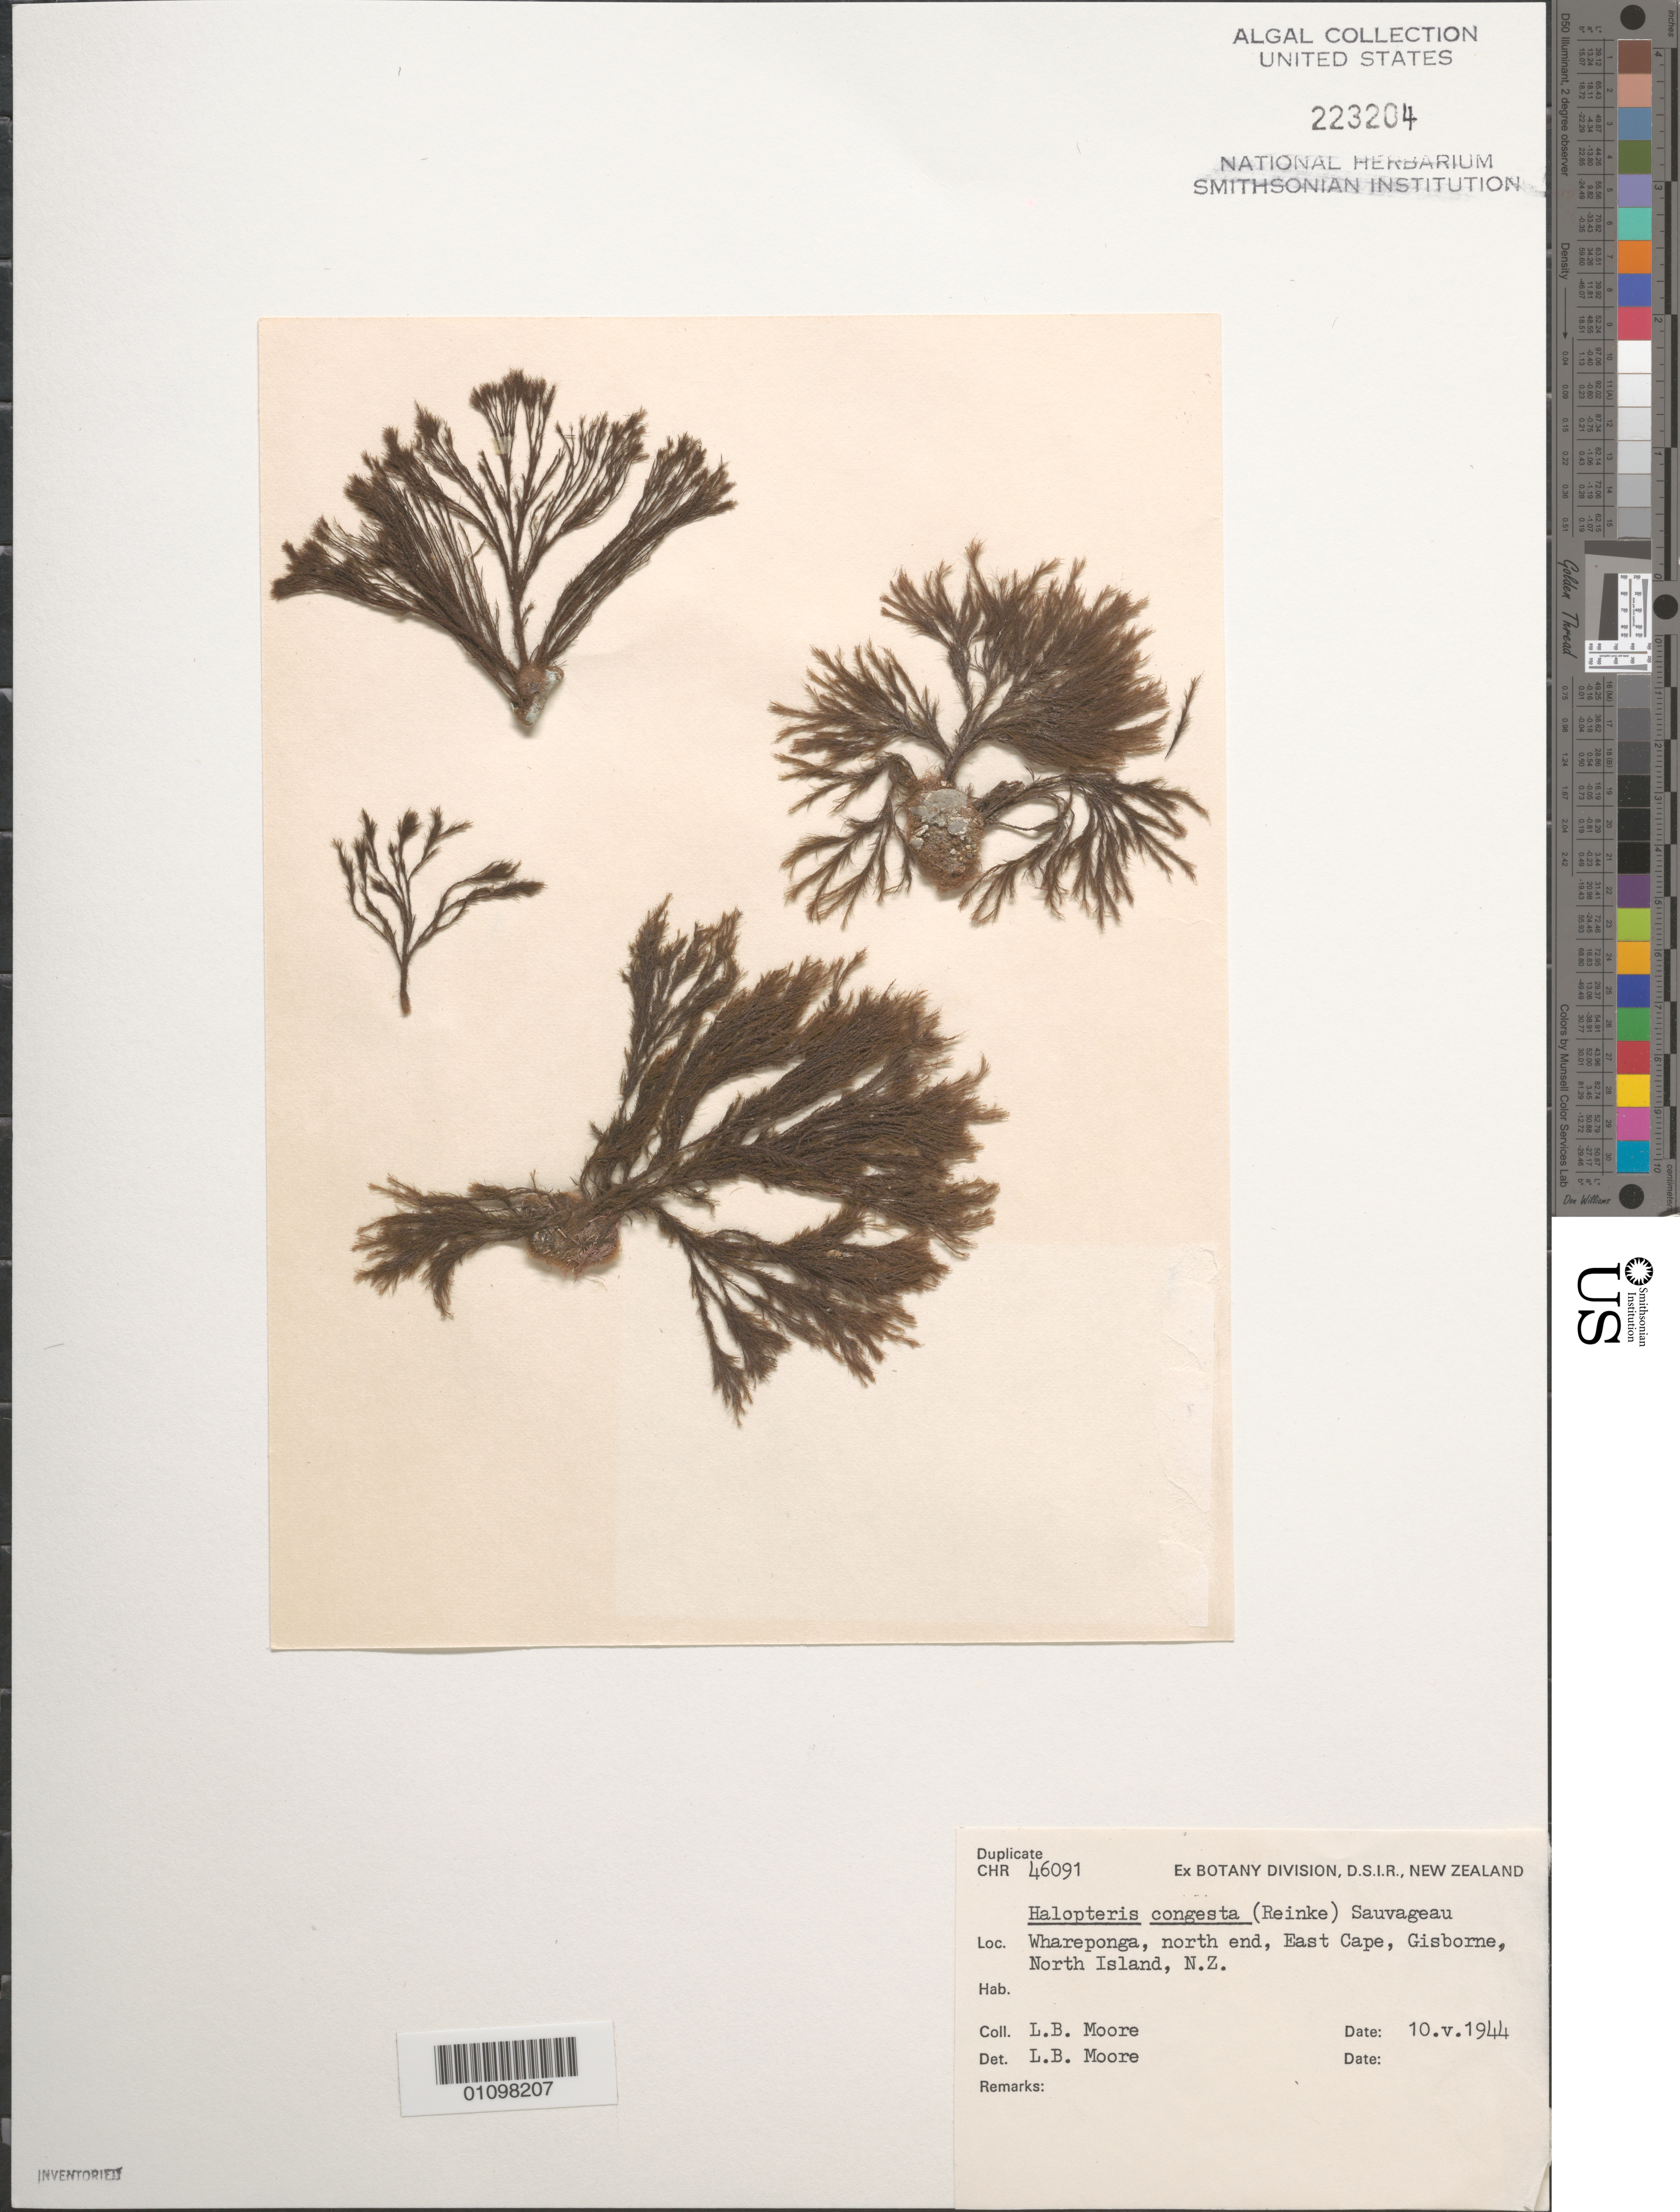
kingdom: Chromista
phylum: Ochrophyta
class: Phaeophyceae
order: Sphacelariales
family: Stypocaulaceae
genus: Halopteris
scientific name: Halopteris congesta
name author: (Reinke) Sauv.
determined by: Moore, L. B.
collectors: L. Moore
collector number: Duplicate CHR 46091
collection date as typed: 10 May 1944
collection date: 1944-05-10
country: New Zealand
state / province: Gisborne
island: North Island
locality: Whareponga, north end, East Cape, Gisborne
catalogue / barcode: US 223204